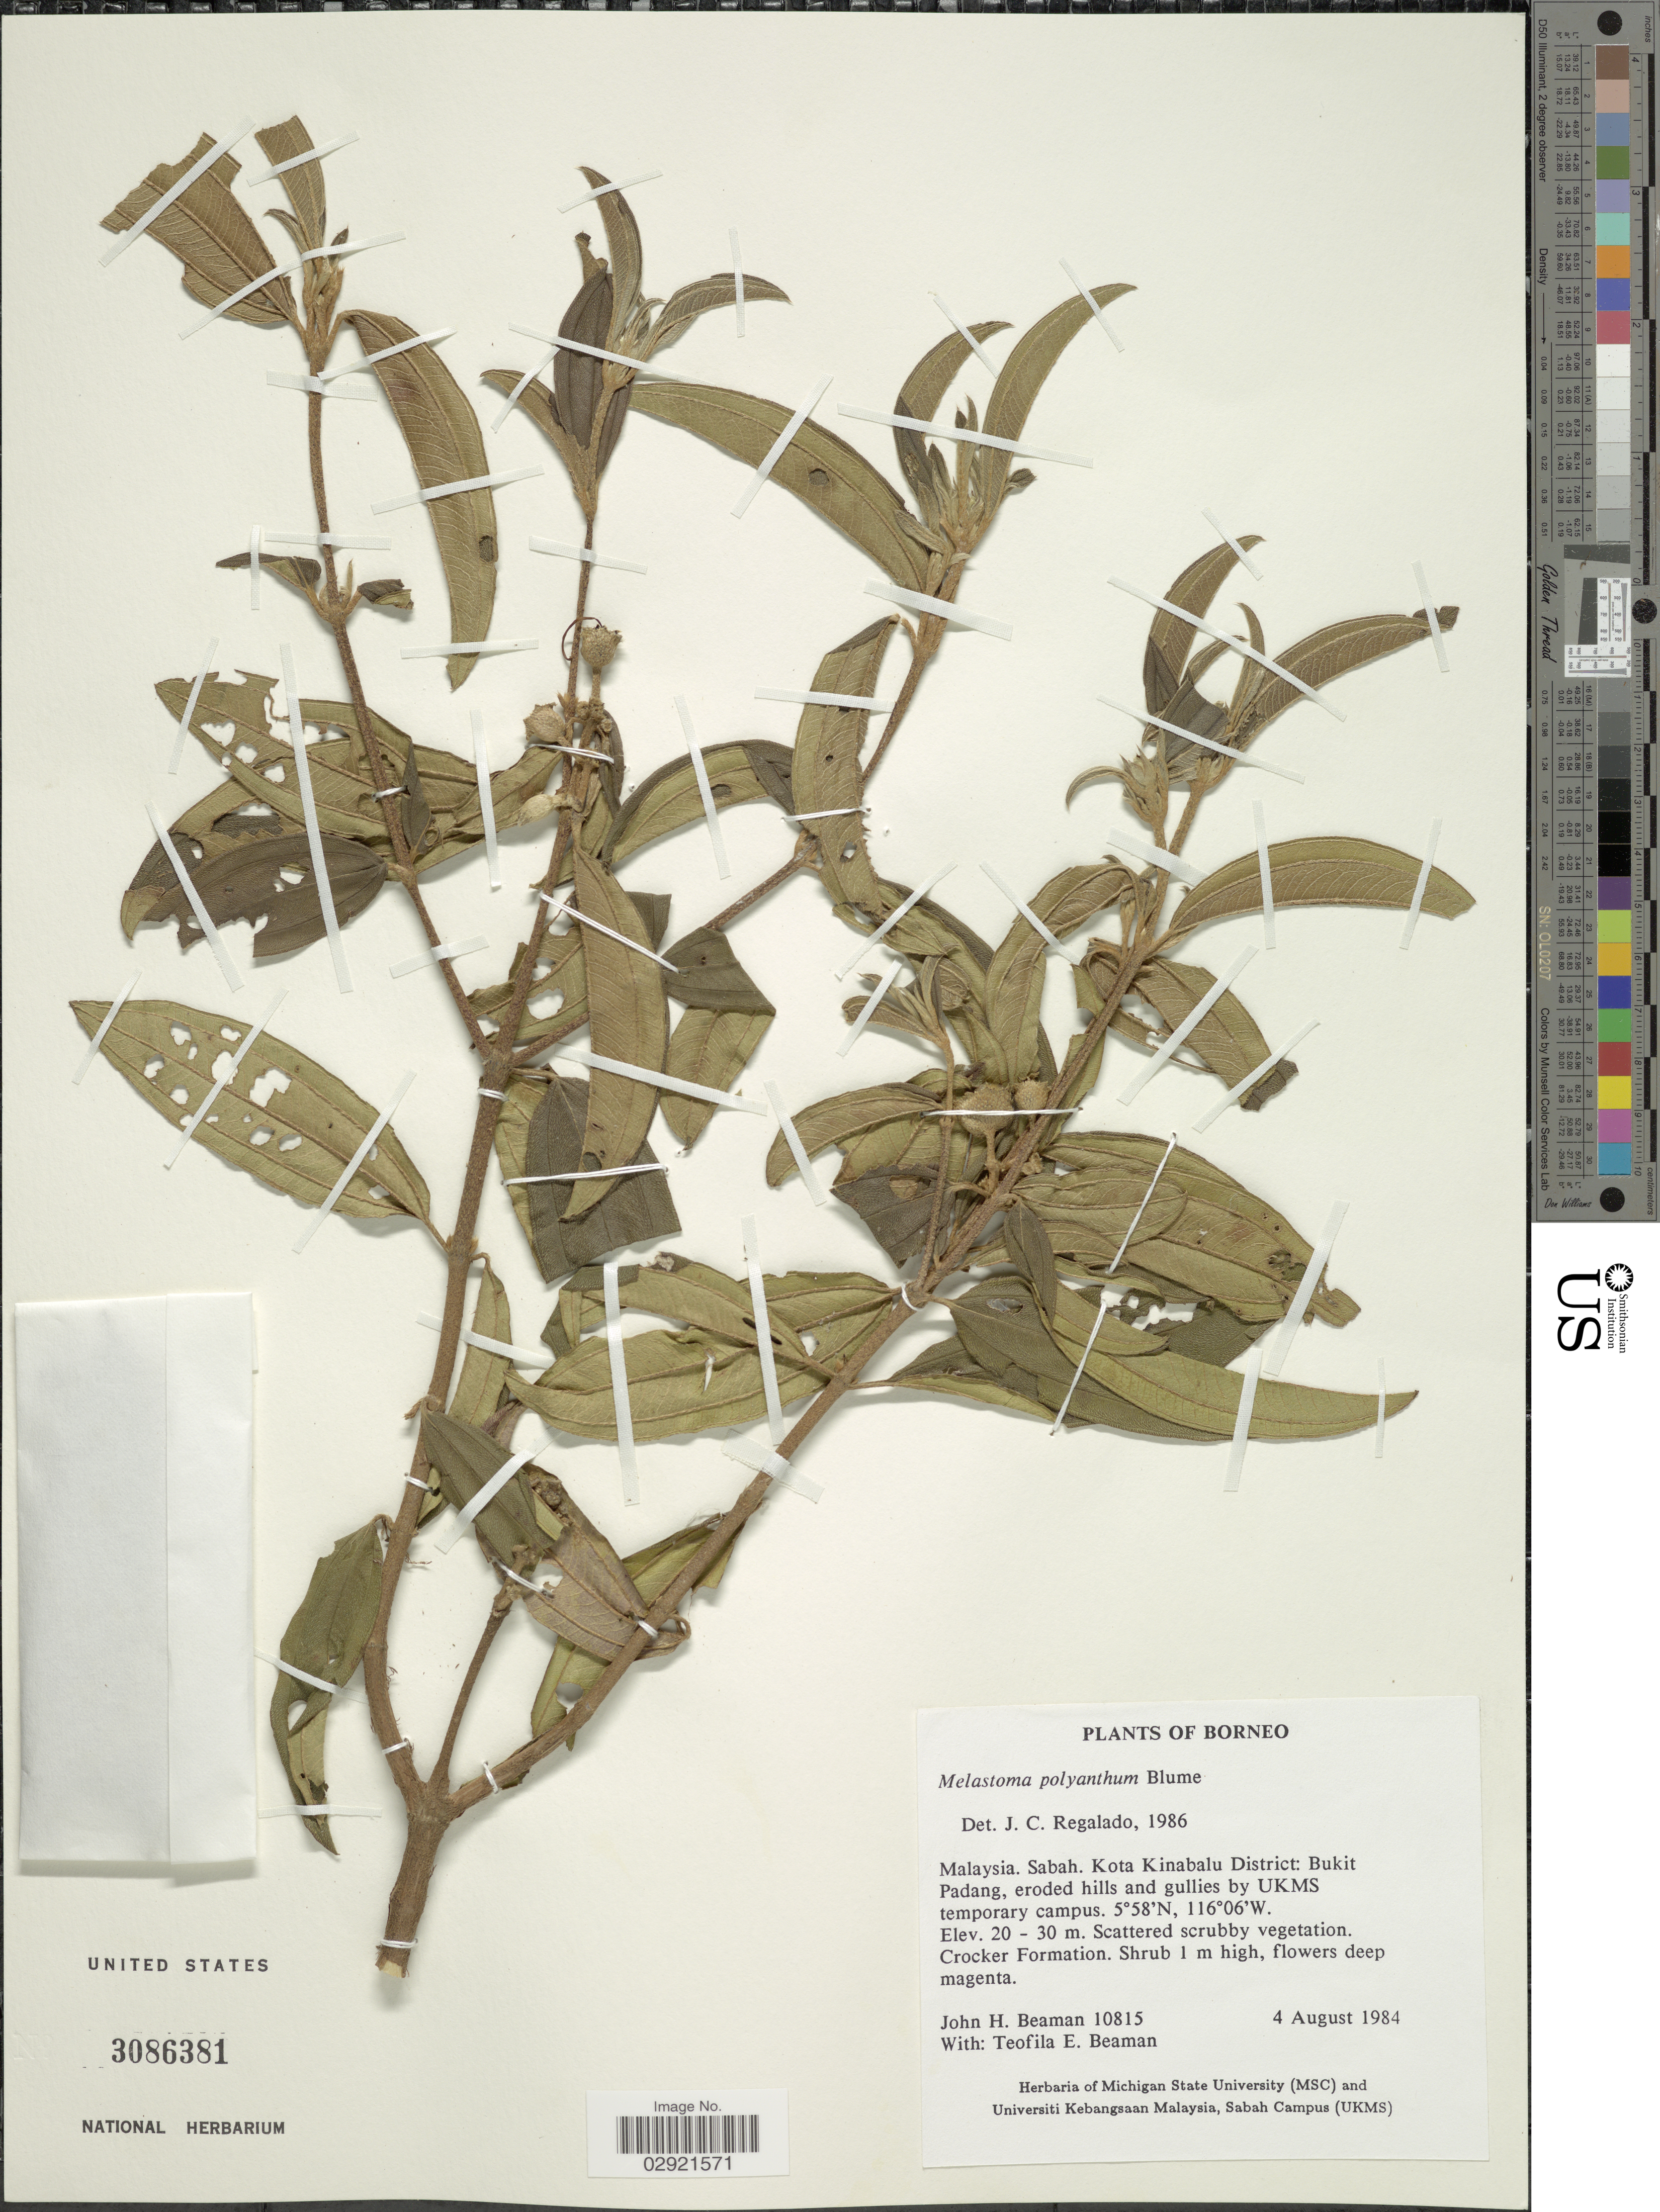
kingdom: Plantae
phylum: Tracheophyta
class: Magnoliopsida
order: Myrtales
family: Melastomataceae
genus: Melastoma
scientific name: Melastoma malabathricum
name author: L.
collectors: J. H. Beaman & T. E. Beaman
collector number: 10815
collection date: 1984-08-04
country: Malaysia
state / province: Sabah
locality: Borneo. Kota Kinabalu District: Bukit Padang, eroded hills and gullies by UKMS temporary campus.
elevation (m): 20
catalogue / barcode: US 3086381